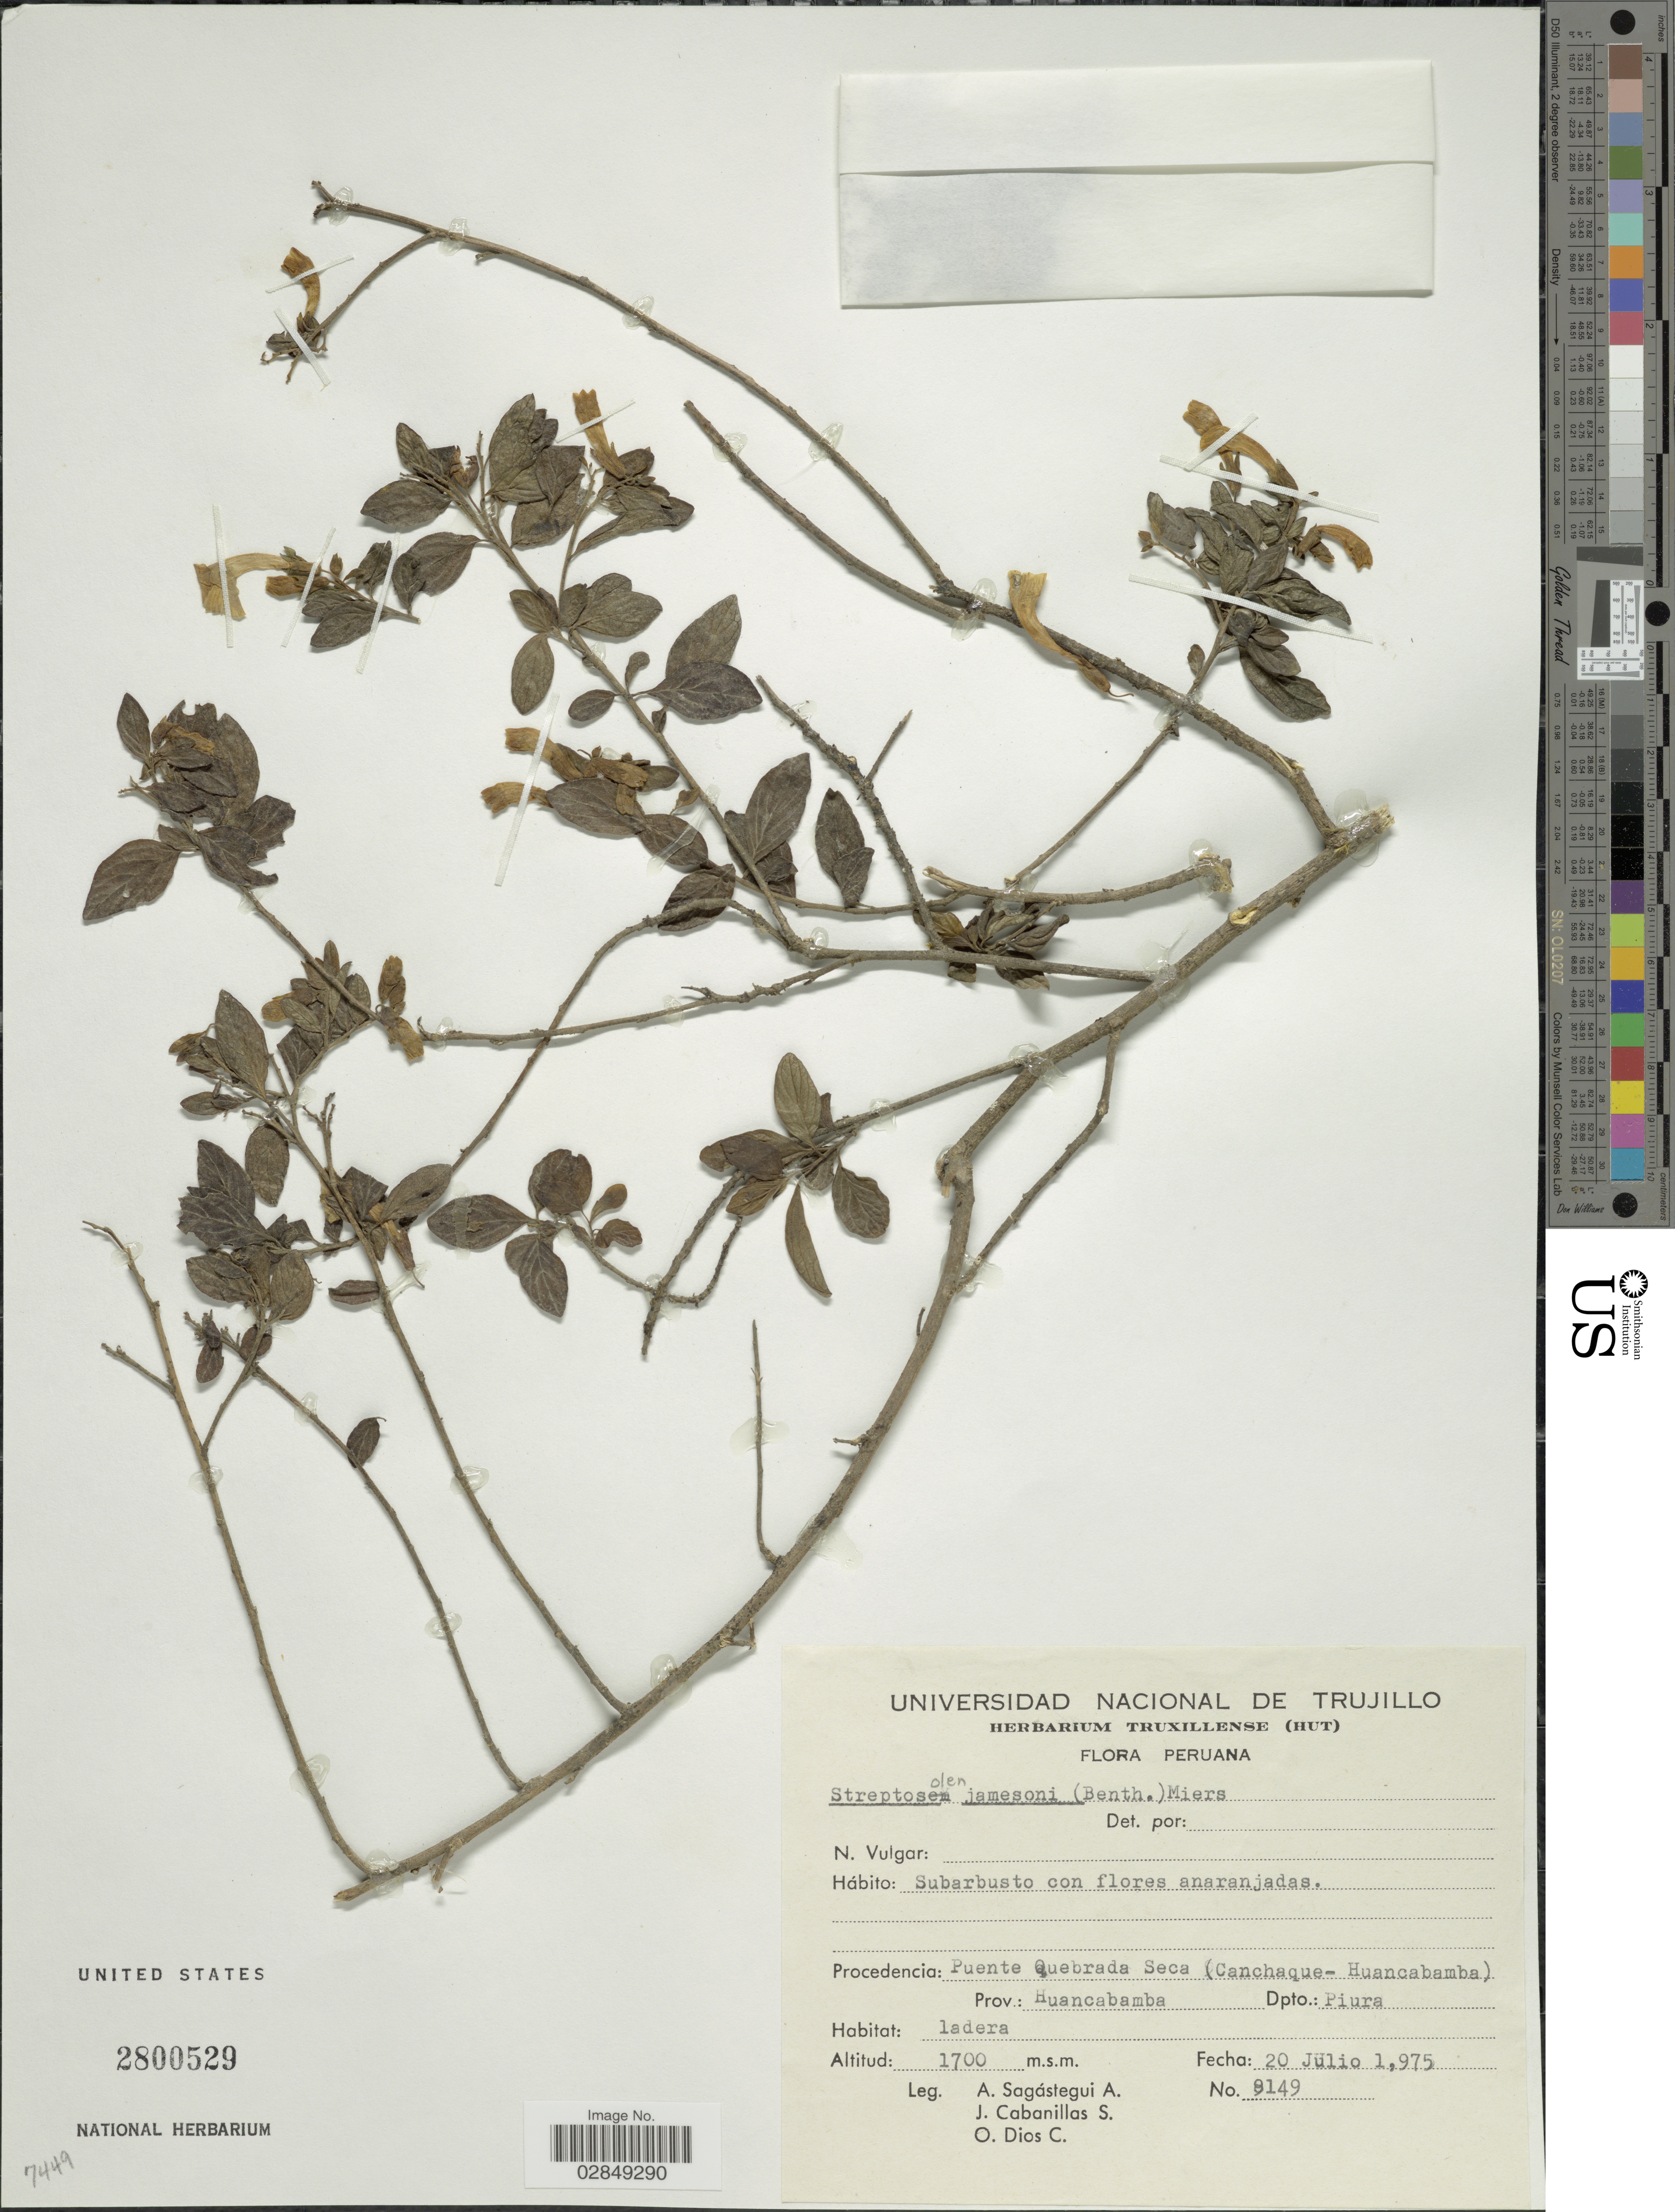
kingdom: Plantae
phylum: Tracheophyta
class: Magnoliopsida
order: Solanales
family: Solanaceae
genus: Streptosolen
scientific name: Streptosolen jamesonii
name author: (Benth.) Miers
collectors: A. Sagástegui A., J. Cabanillas S. & O. Dios C.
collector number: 9149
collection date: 1975-07-20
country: Peru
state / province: Piura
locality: Puente Quebrada Seca (Canchaque-Huancabamba). Prov.:Huancabamba Dpto.: Piura.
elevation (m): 1700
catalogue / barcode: US 2800529